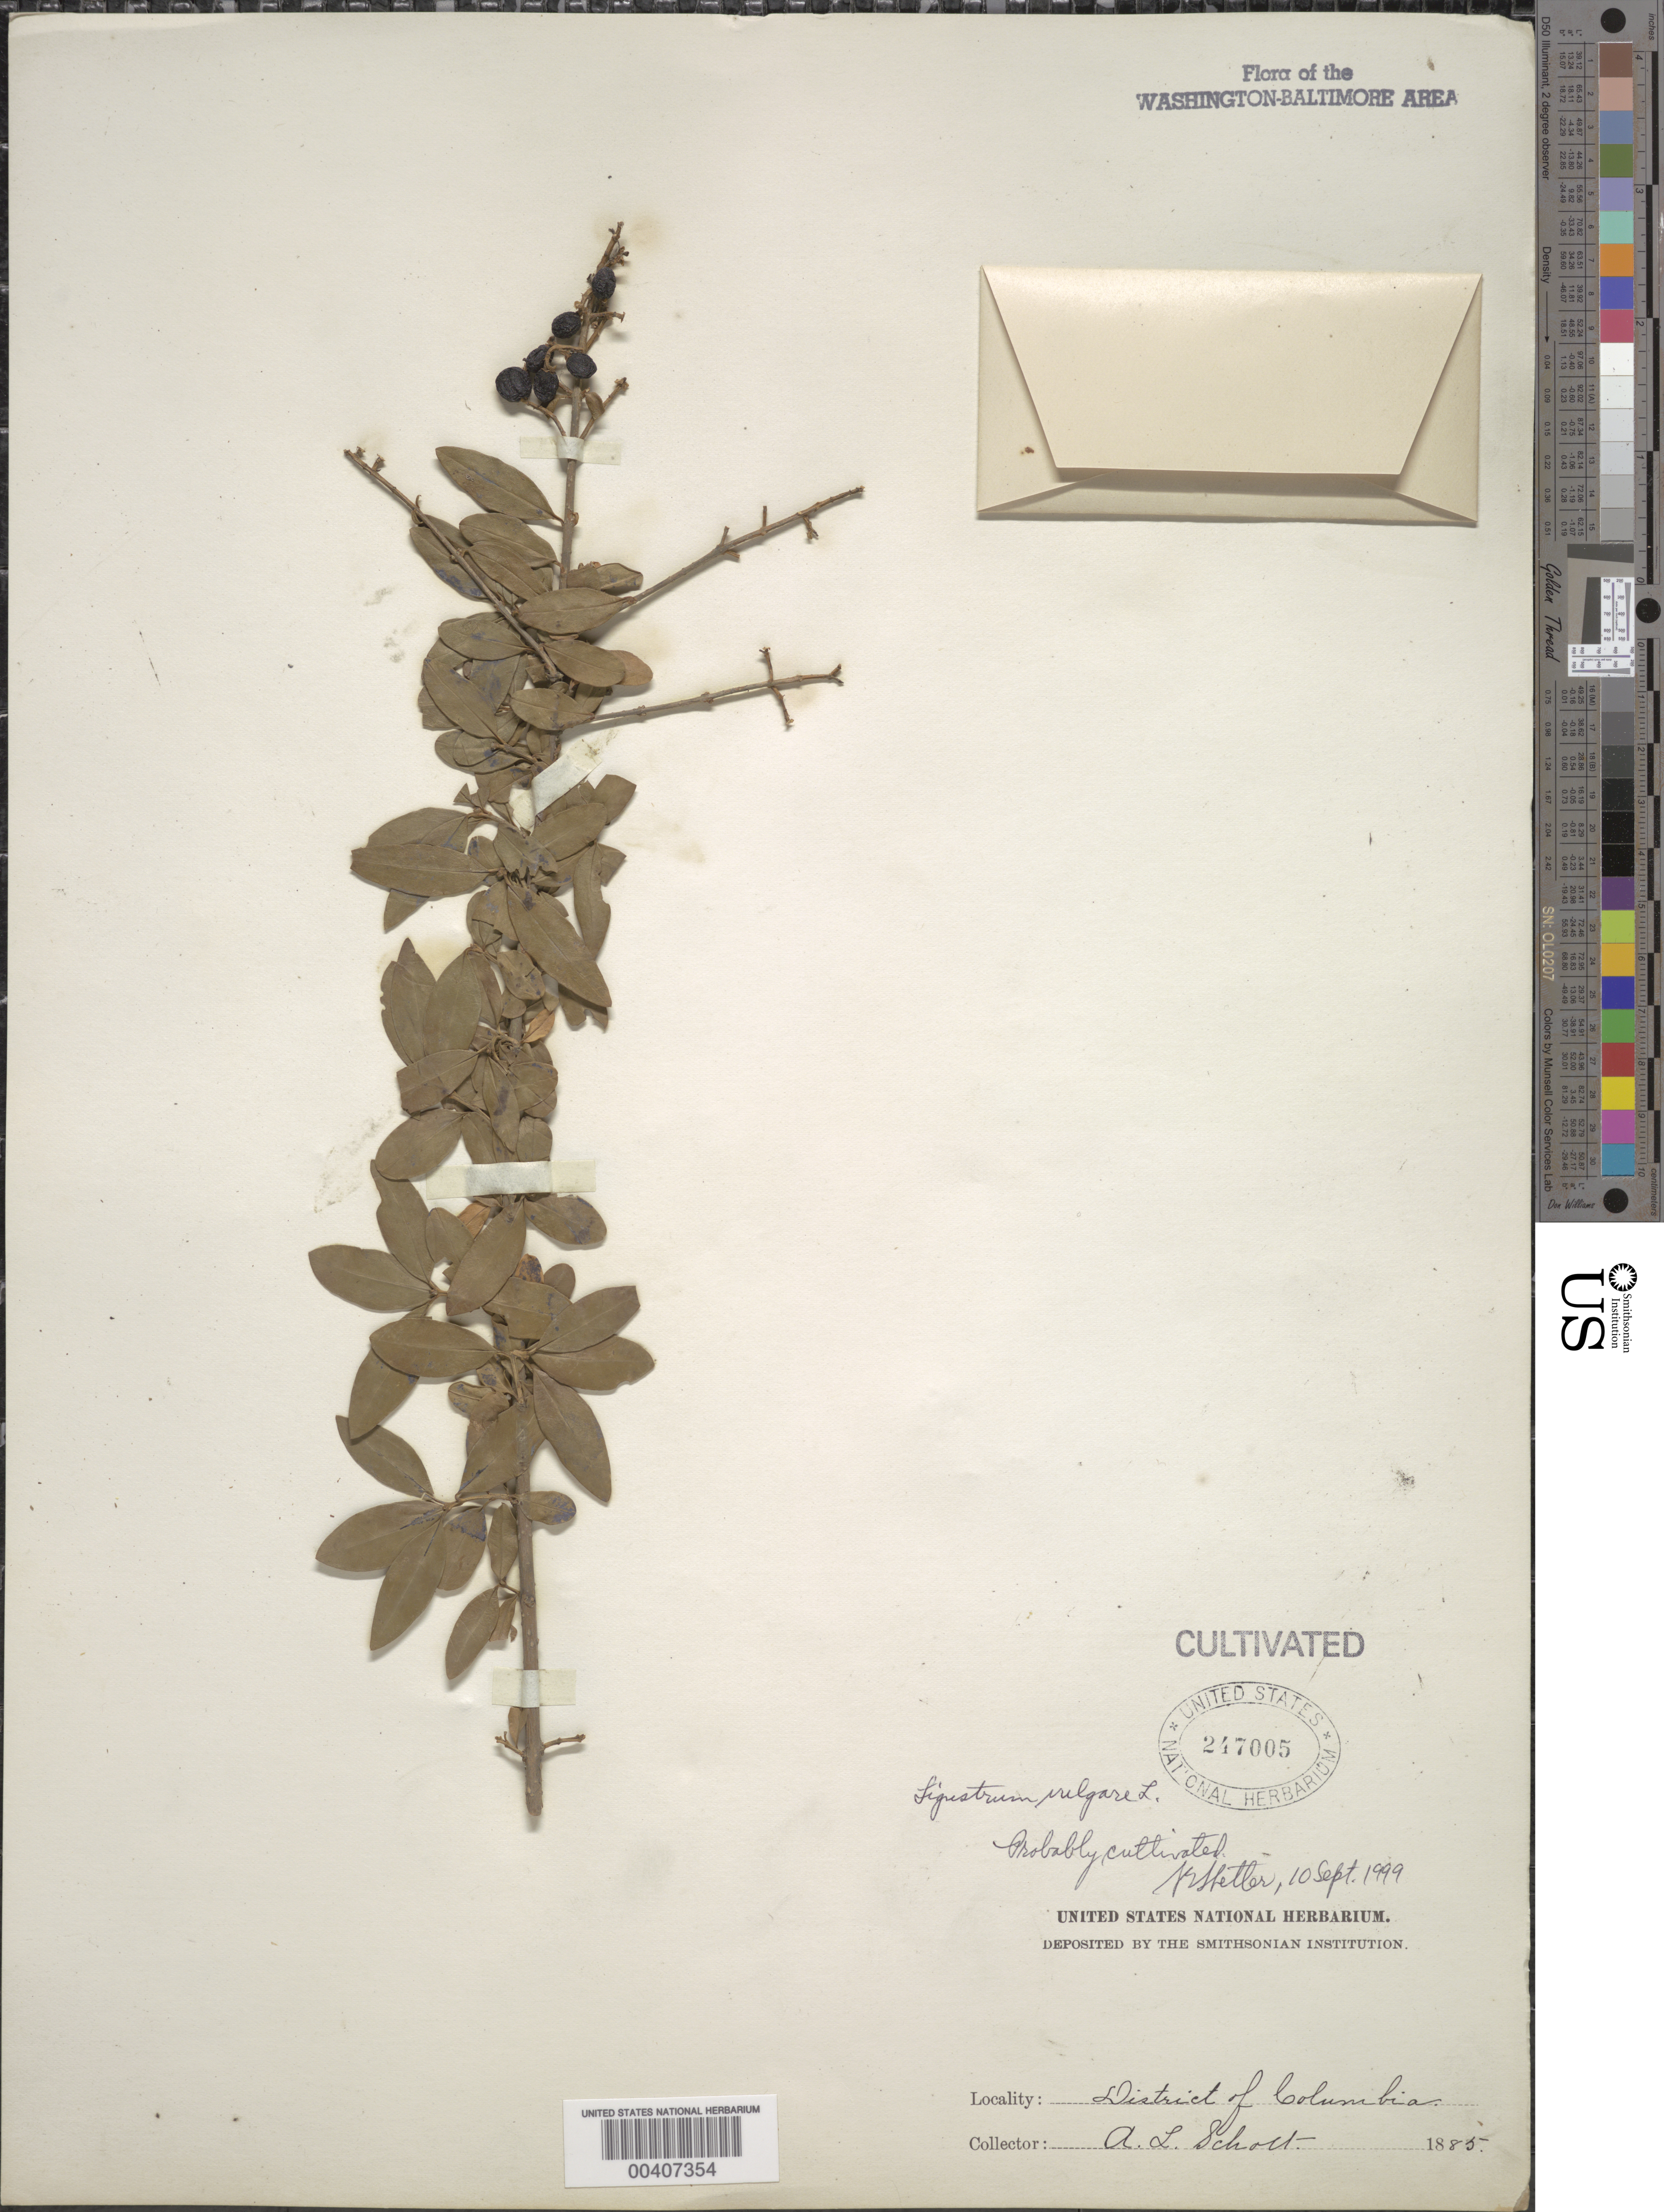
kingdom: Plantae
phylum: Tracheophyta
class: Magnoliopsida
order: Lamiales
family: Oleaceae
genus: Ligustrum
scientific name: Ligustrum vulgare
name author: L.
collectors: A. L. Schott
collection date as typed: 1885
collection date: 1885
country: United States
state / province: District of Columbia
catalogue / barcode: US 247005